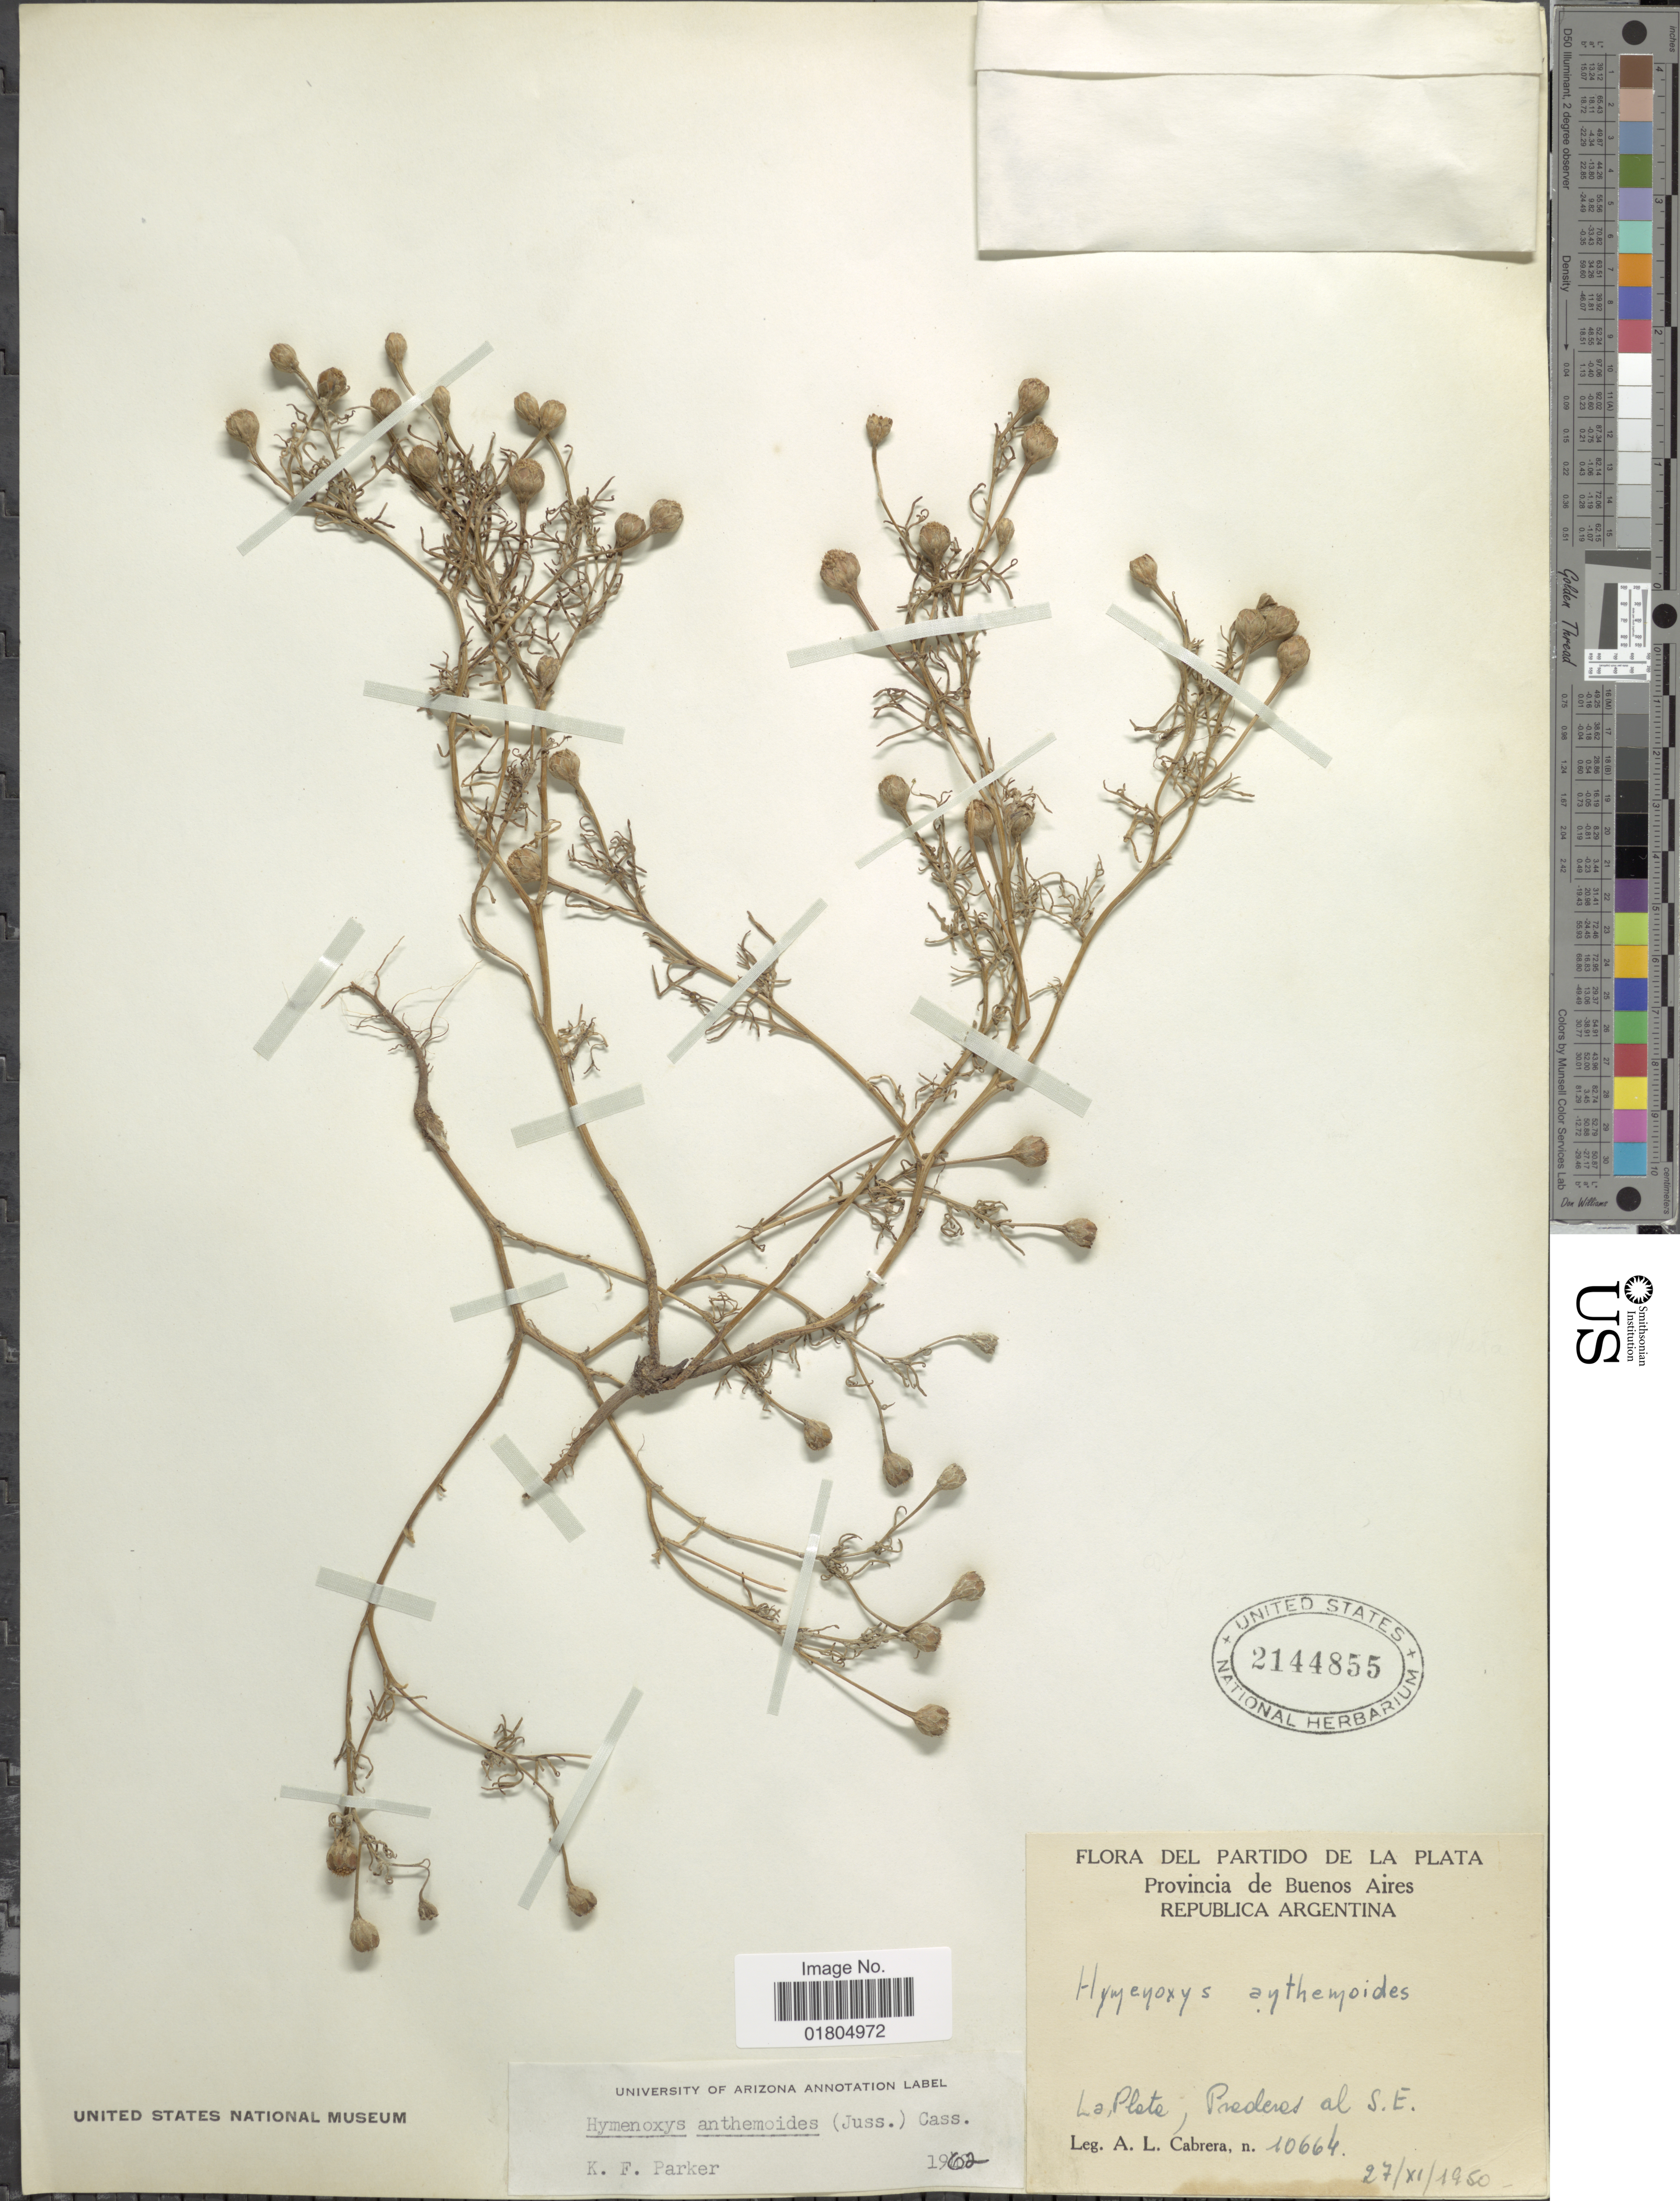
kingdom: Plantae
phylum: Tracheophyta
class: Magnoliopsida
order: Asterales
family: Asteraceae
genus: Hymenoxys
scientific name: Hymenoxys anthemoides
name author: (Juss.) Cass. ex DC.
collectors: A. L. Cabrera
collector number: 10664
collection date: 1950-11-27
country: Argentina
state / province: Buenos Aires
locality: Del Partido de La Plata, Provincia de Buenos Aires, La Plata, Prederos al S. E.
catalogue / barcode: US 2144855